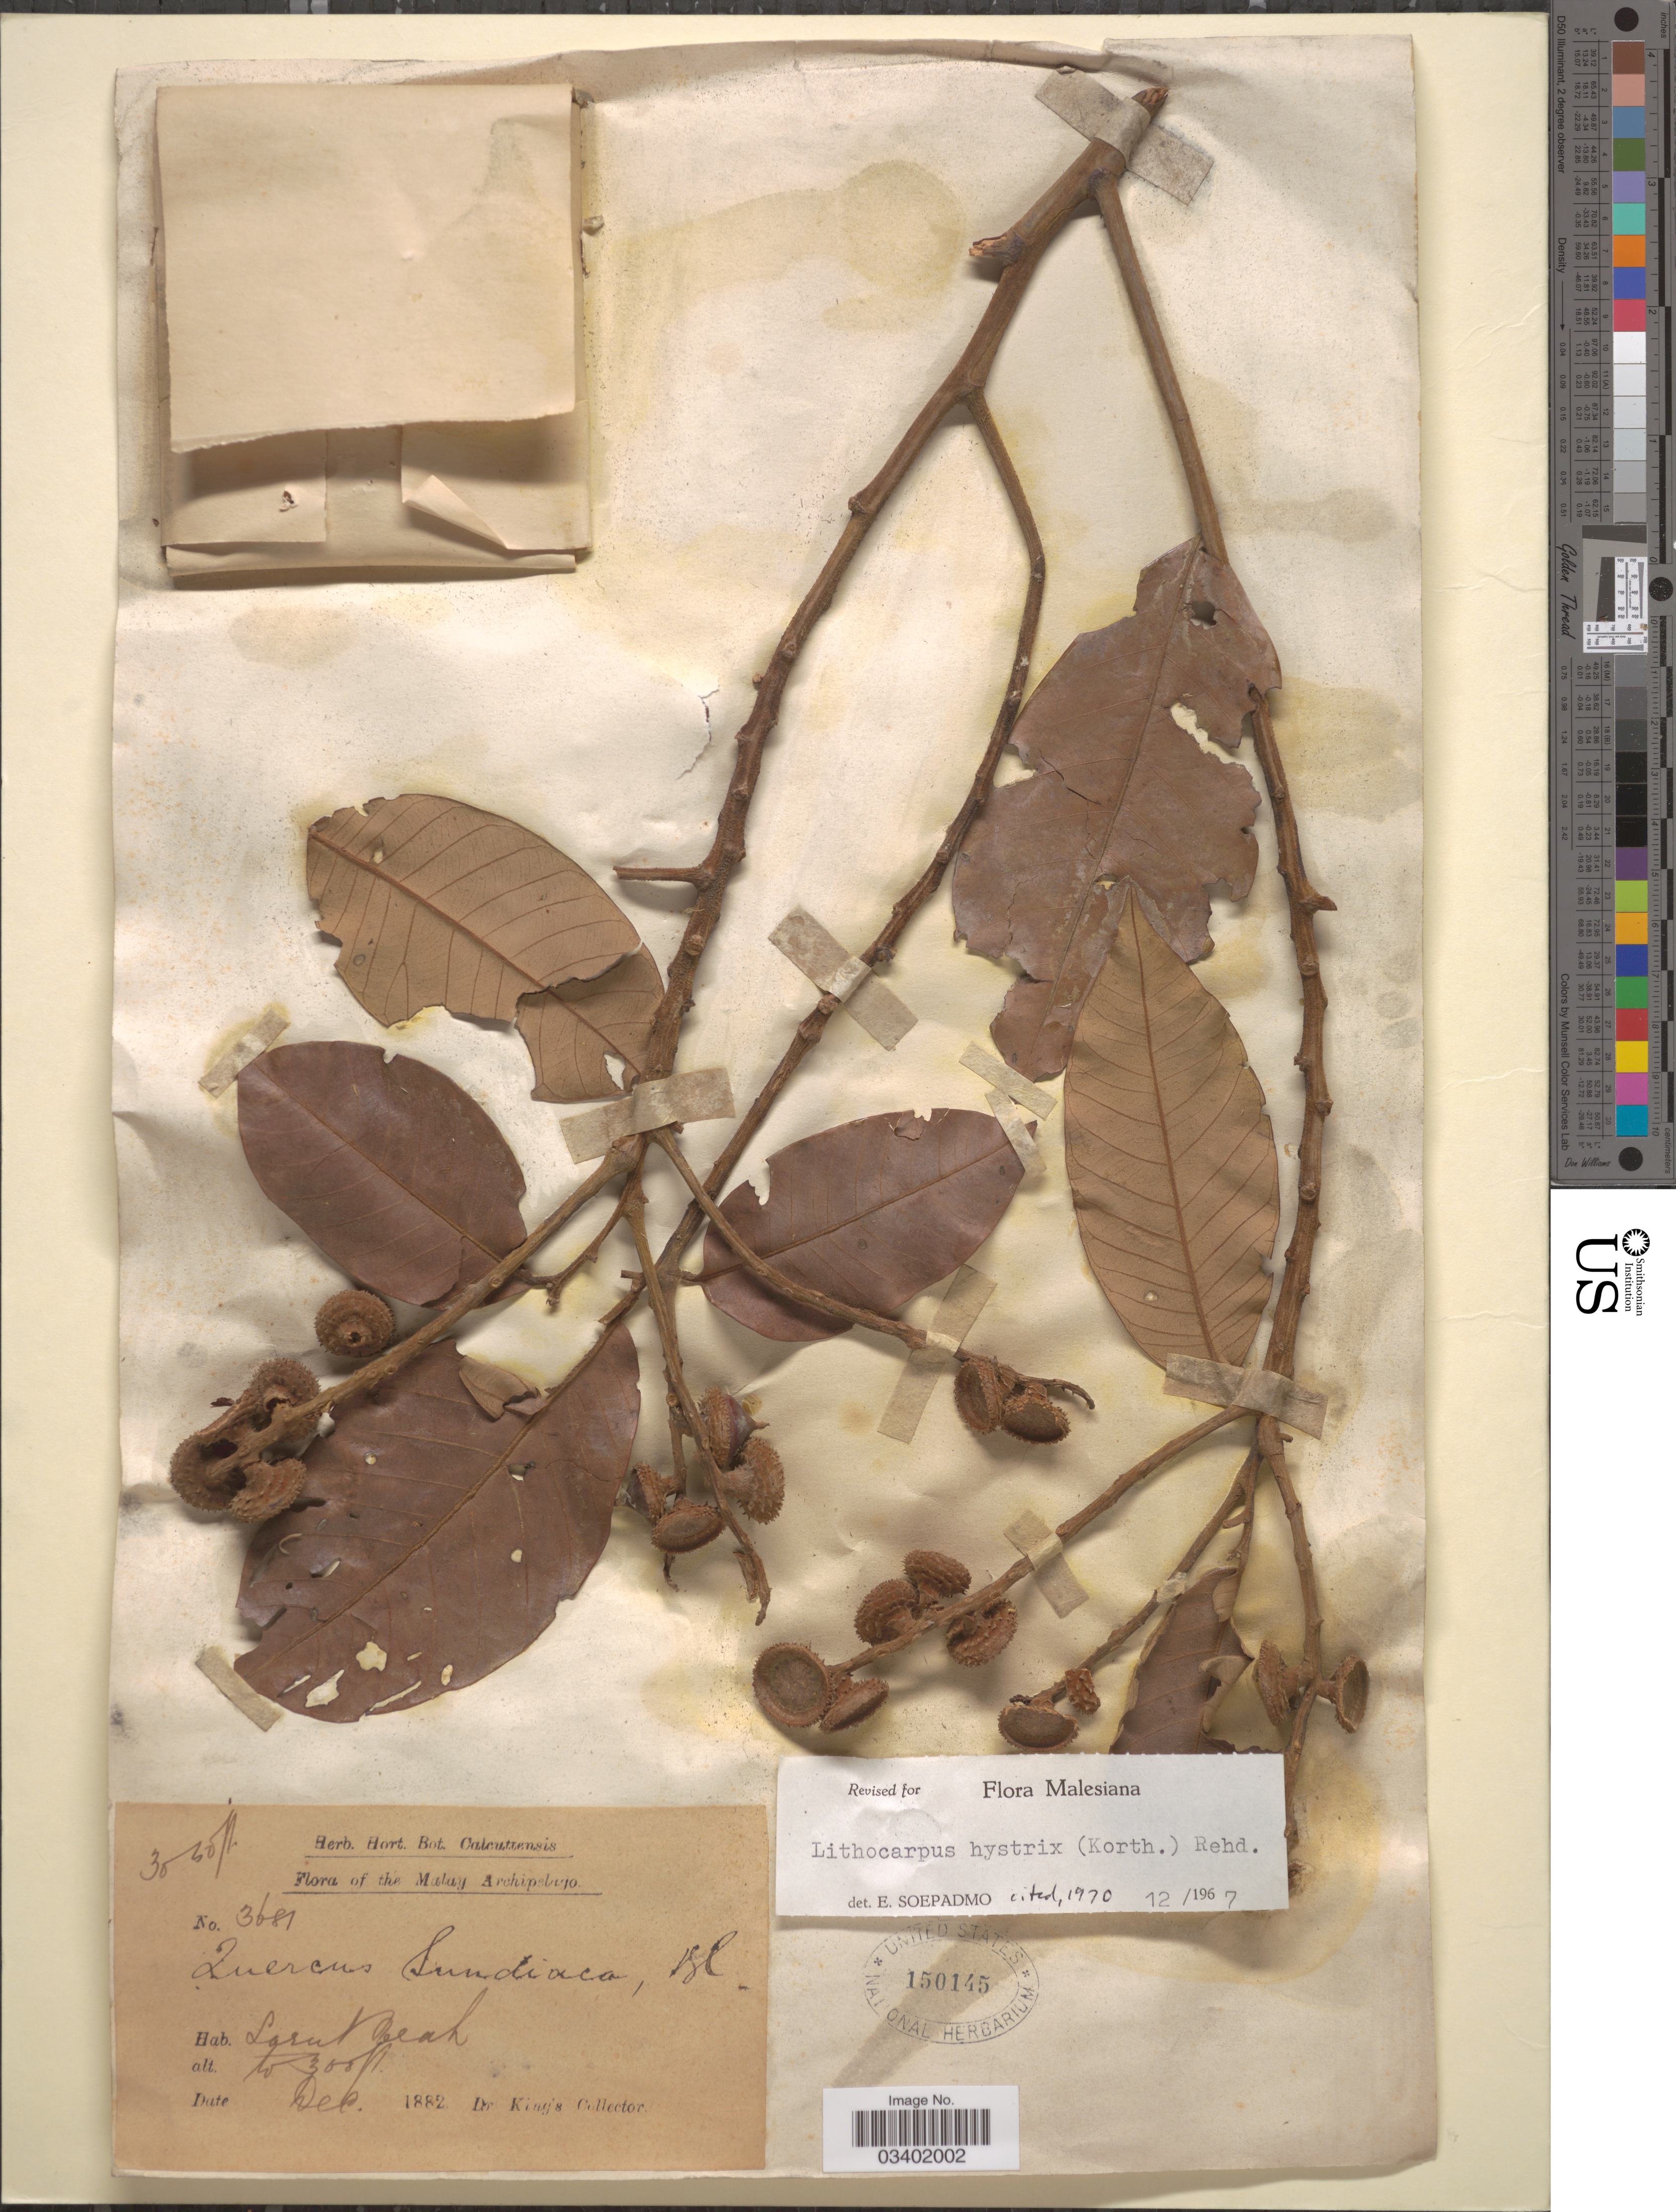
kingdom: Plantae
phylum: Tracheophyta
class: Magnoliopsida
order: Fagales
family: Fagaceae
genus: Lithocarpus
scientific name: Lithocarpus hystrix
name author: (Korth.) Rehder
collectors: Dr. King's collector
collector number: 3681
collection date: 1882-12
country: Malaysia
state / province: Perak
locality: Malay Archipelago. Larut.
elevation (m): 91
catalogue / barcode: US 150145